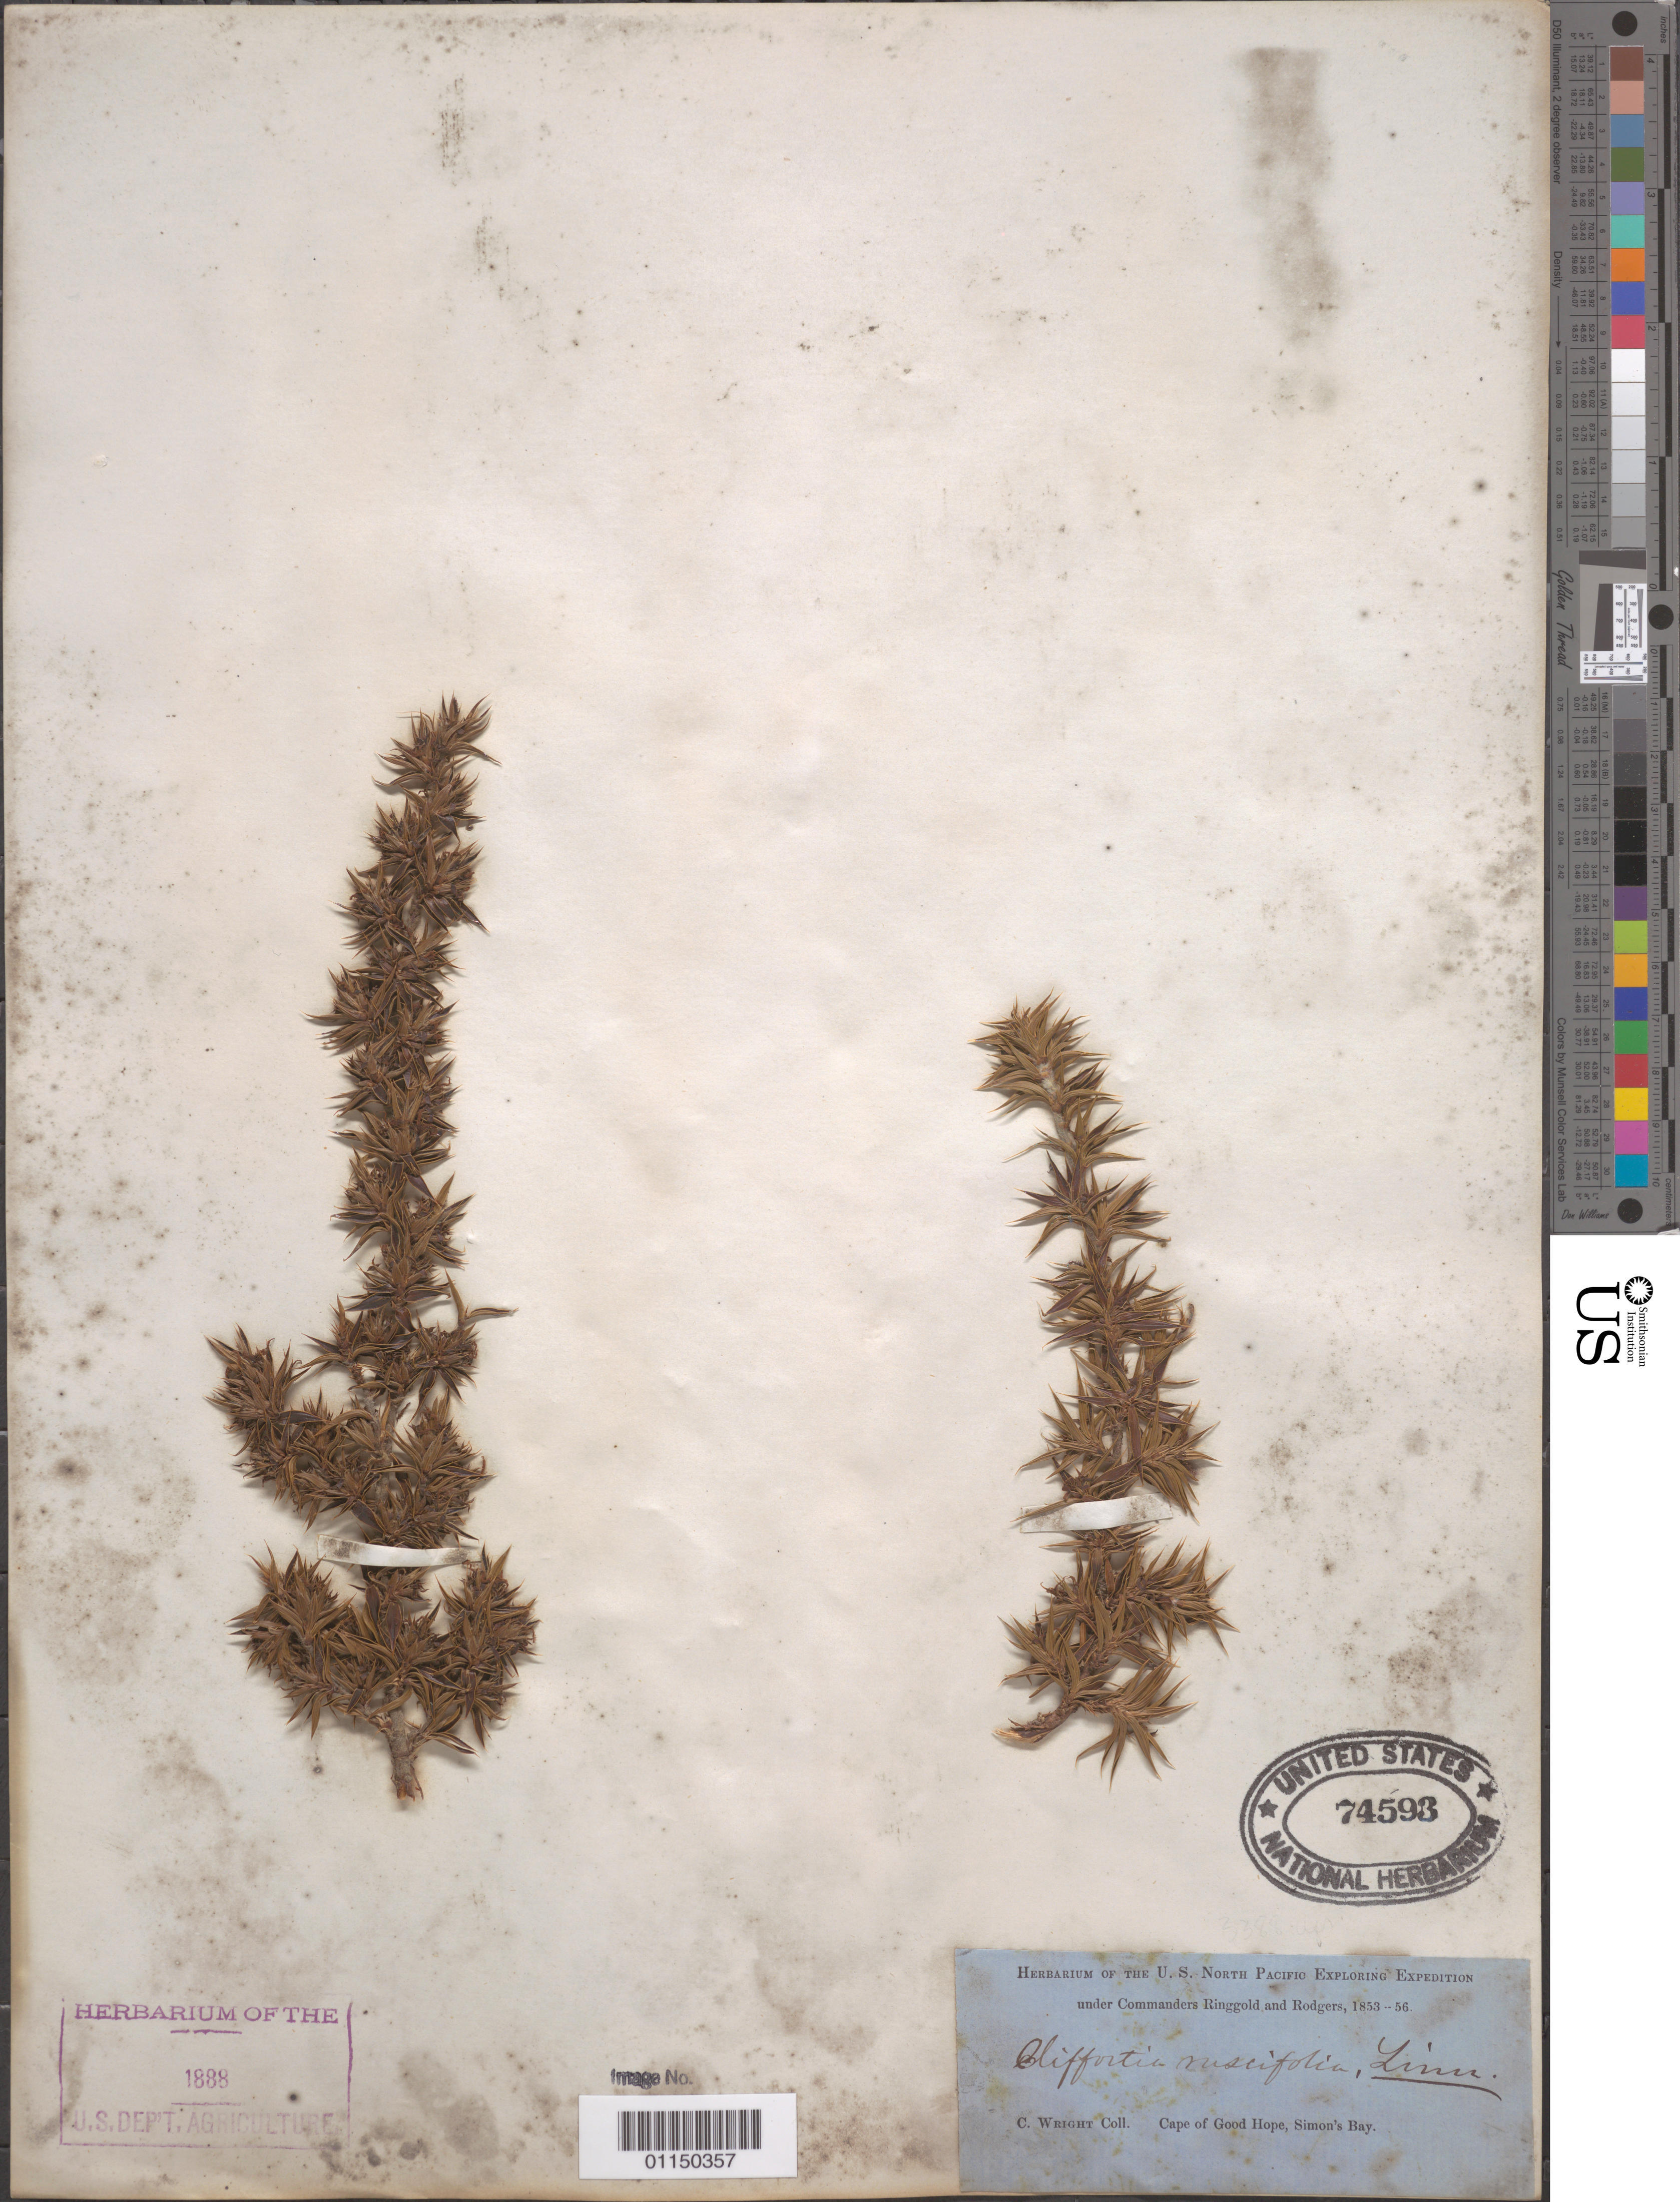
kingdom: Plantae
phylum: Tracheophyta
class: Magnoliopsida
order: Rosales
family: Rosaceae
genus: Cliffortia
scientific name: Cliffortia ruscifolia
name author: L.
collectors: C. Wright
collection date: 1853/1856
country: South Africa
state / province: Western Cape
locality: Cape of Good Hope, Simon's Bay.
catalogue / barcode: US 74593